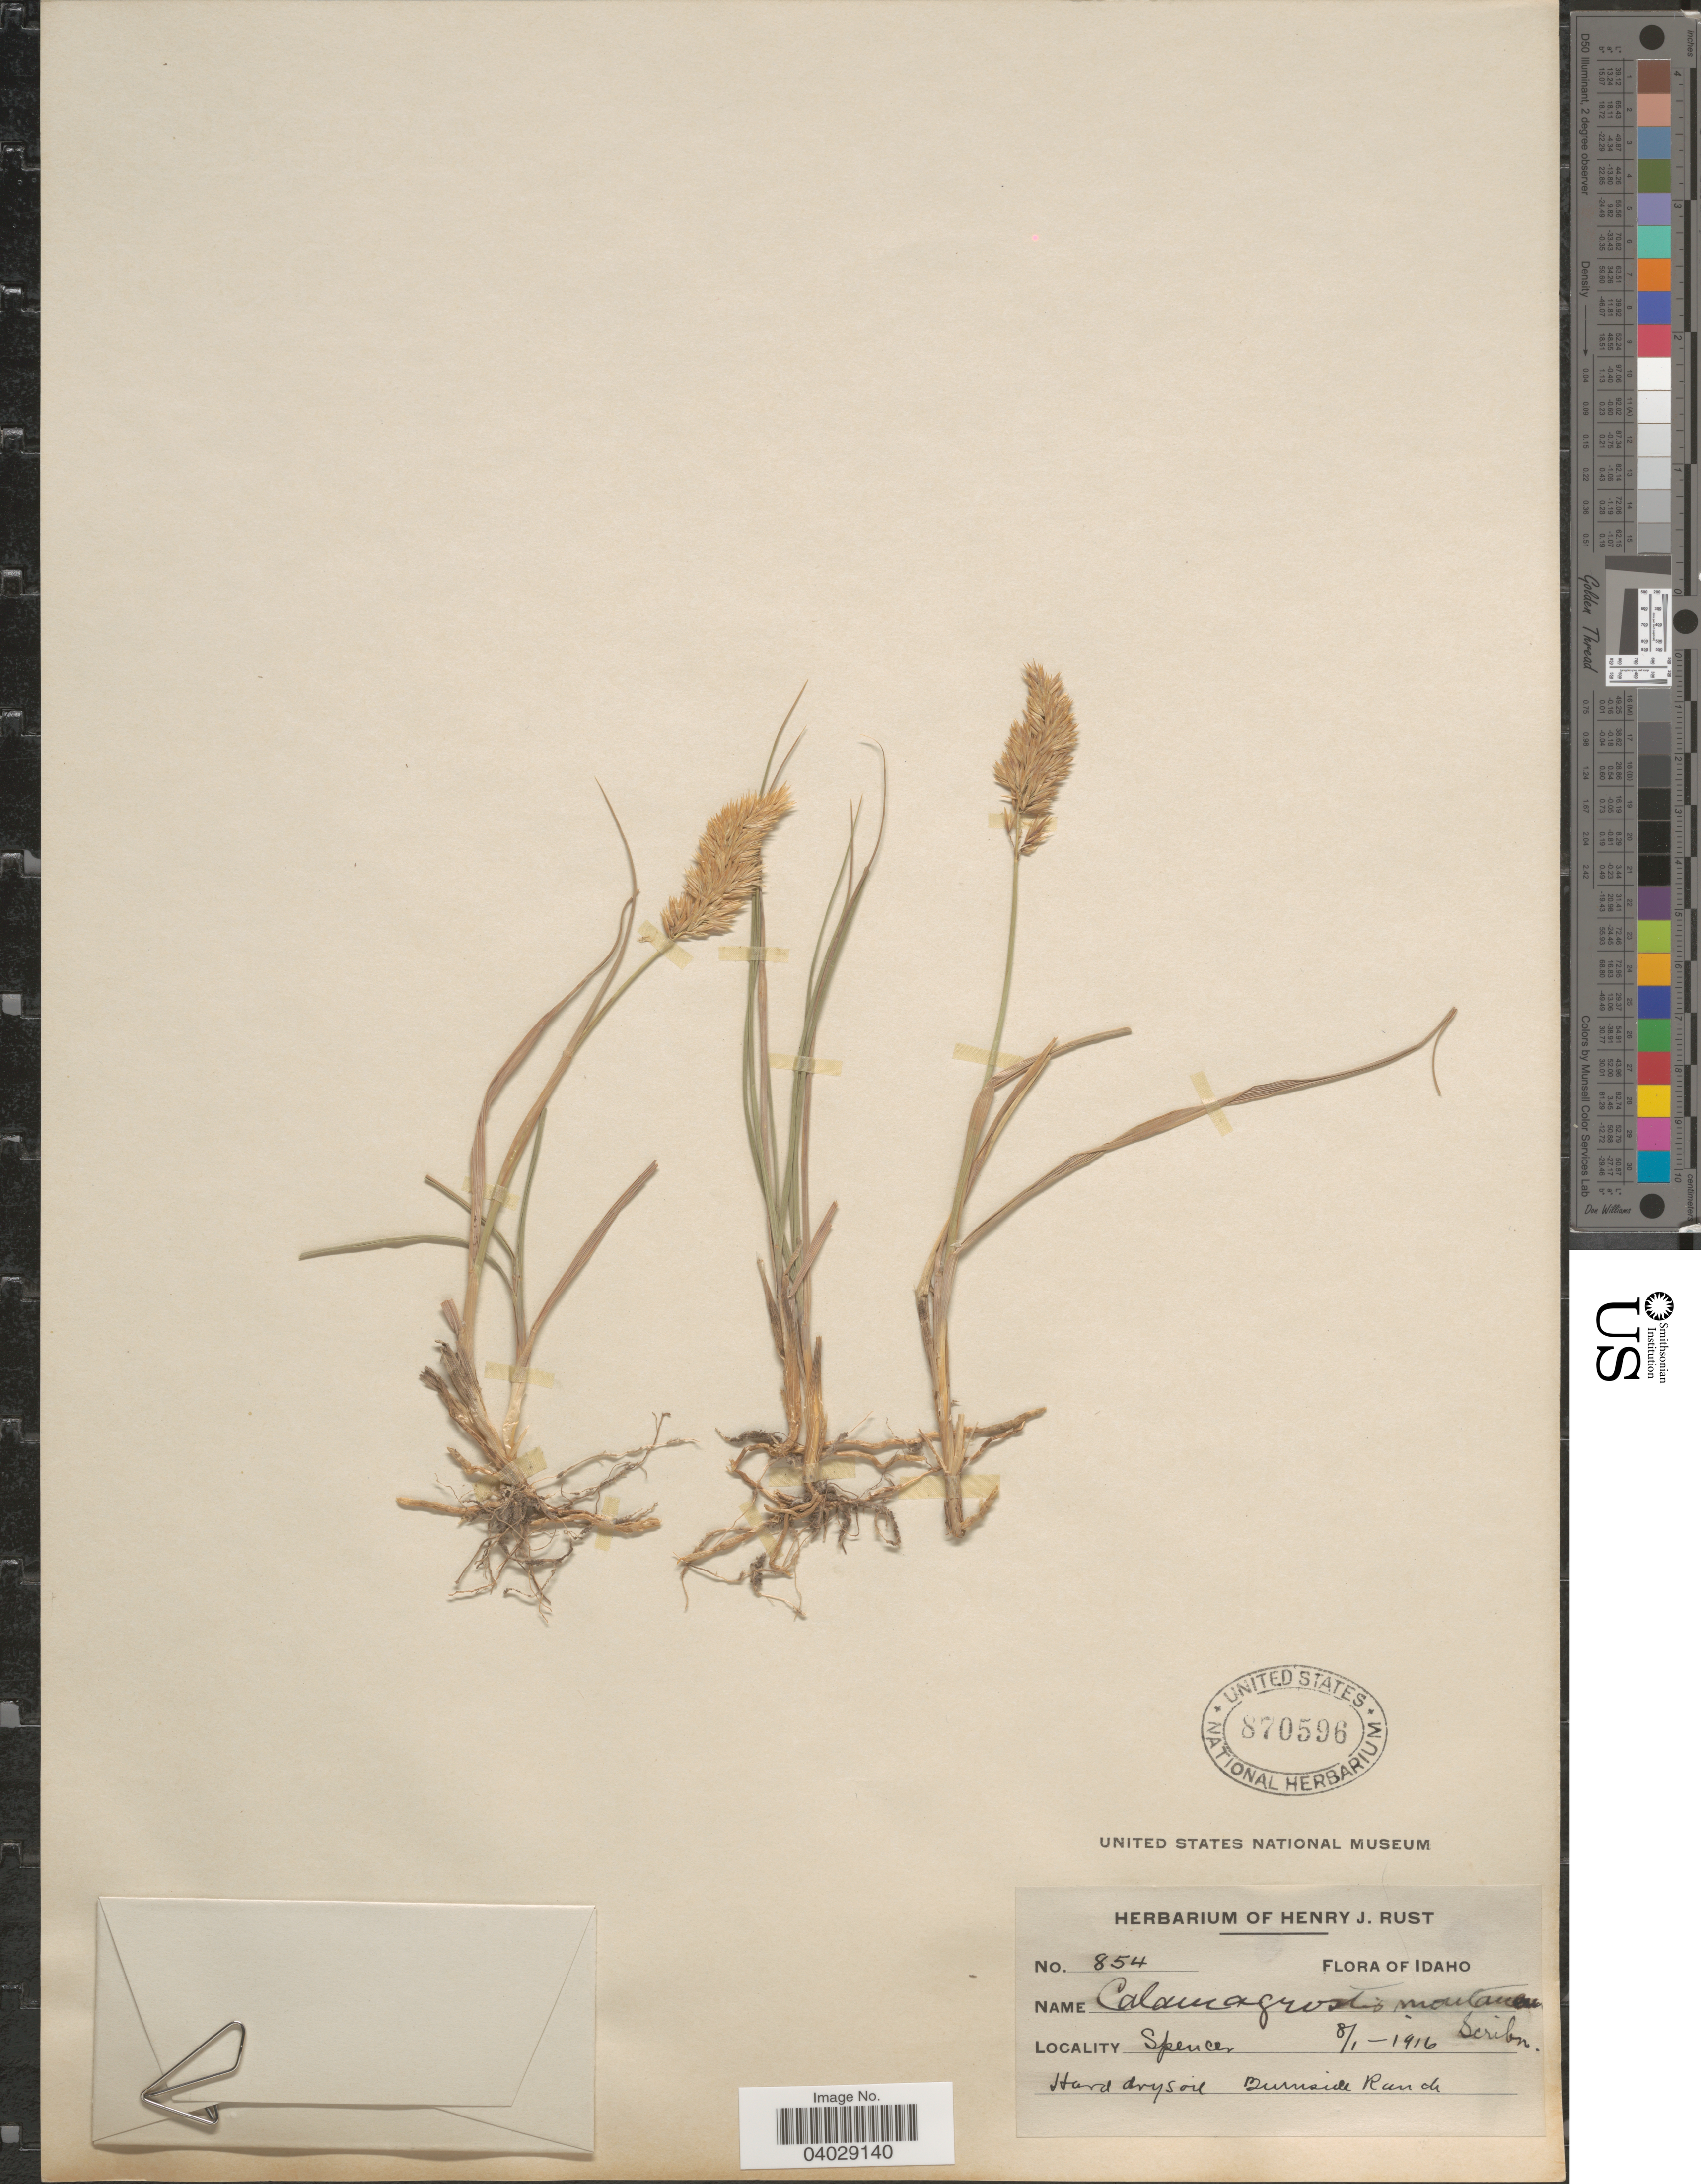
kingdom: Plantae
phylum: Tracheophyta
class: Liliopsida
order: Poales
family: Poaceae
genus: Calamagrostis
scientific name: Calamagrostis montanensis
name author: Scribn. ex Vasey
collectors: ex herb. Henry J. Rust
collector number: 854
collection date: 1916-08-01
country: United States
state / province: Idaho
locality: Spencer. Burnside Ranch.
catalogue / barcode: US 870596